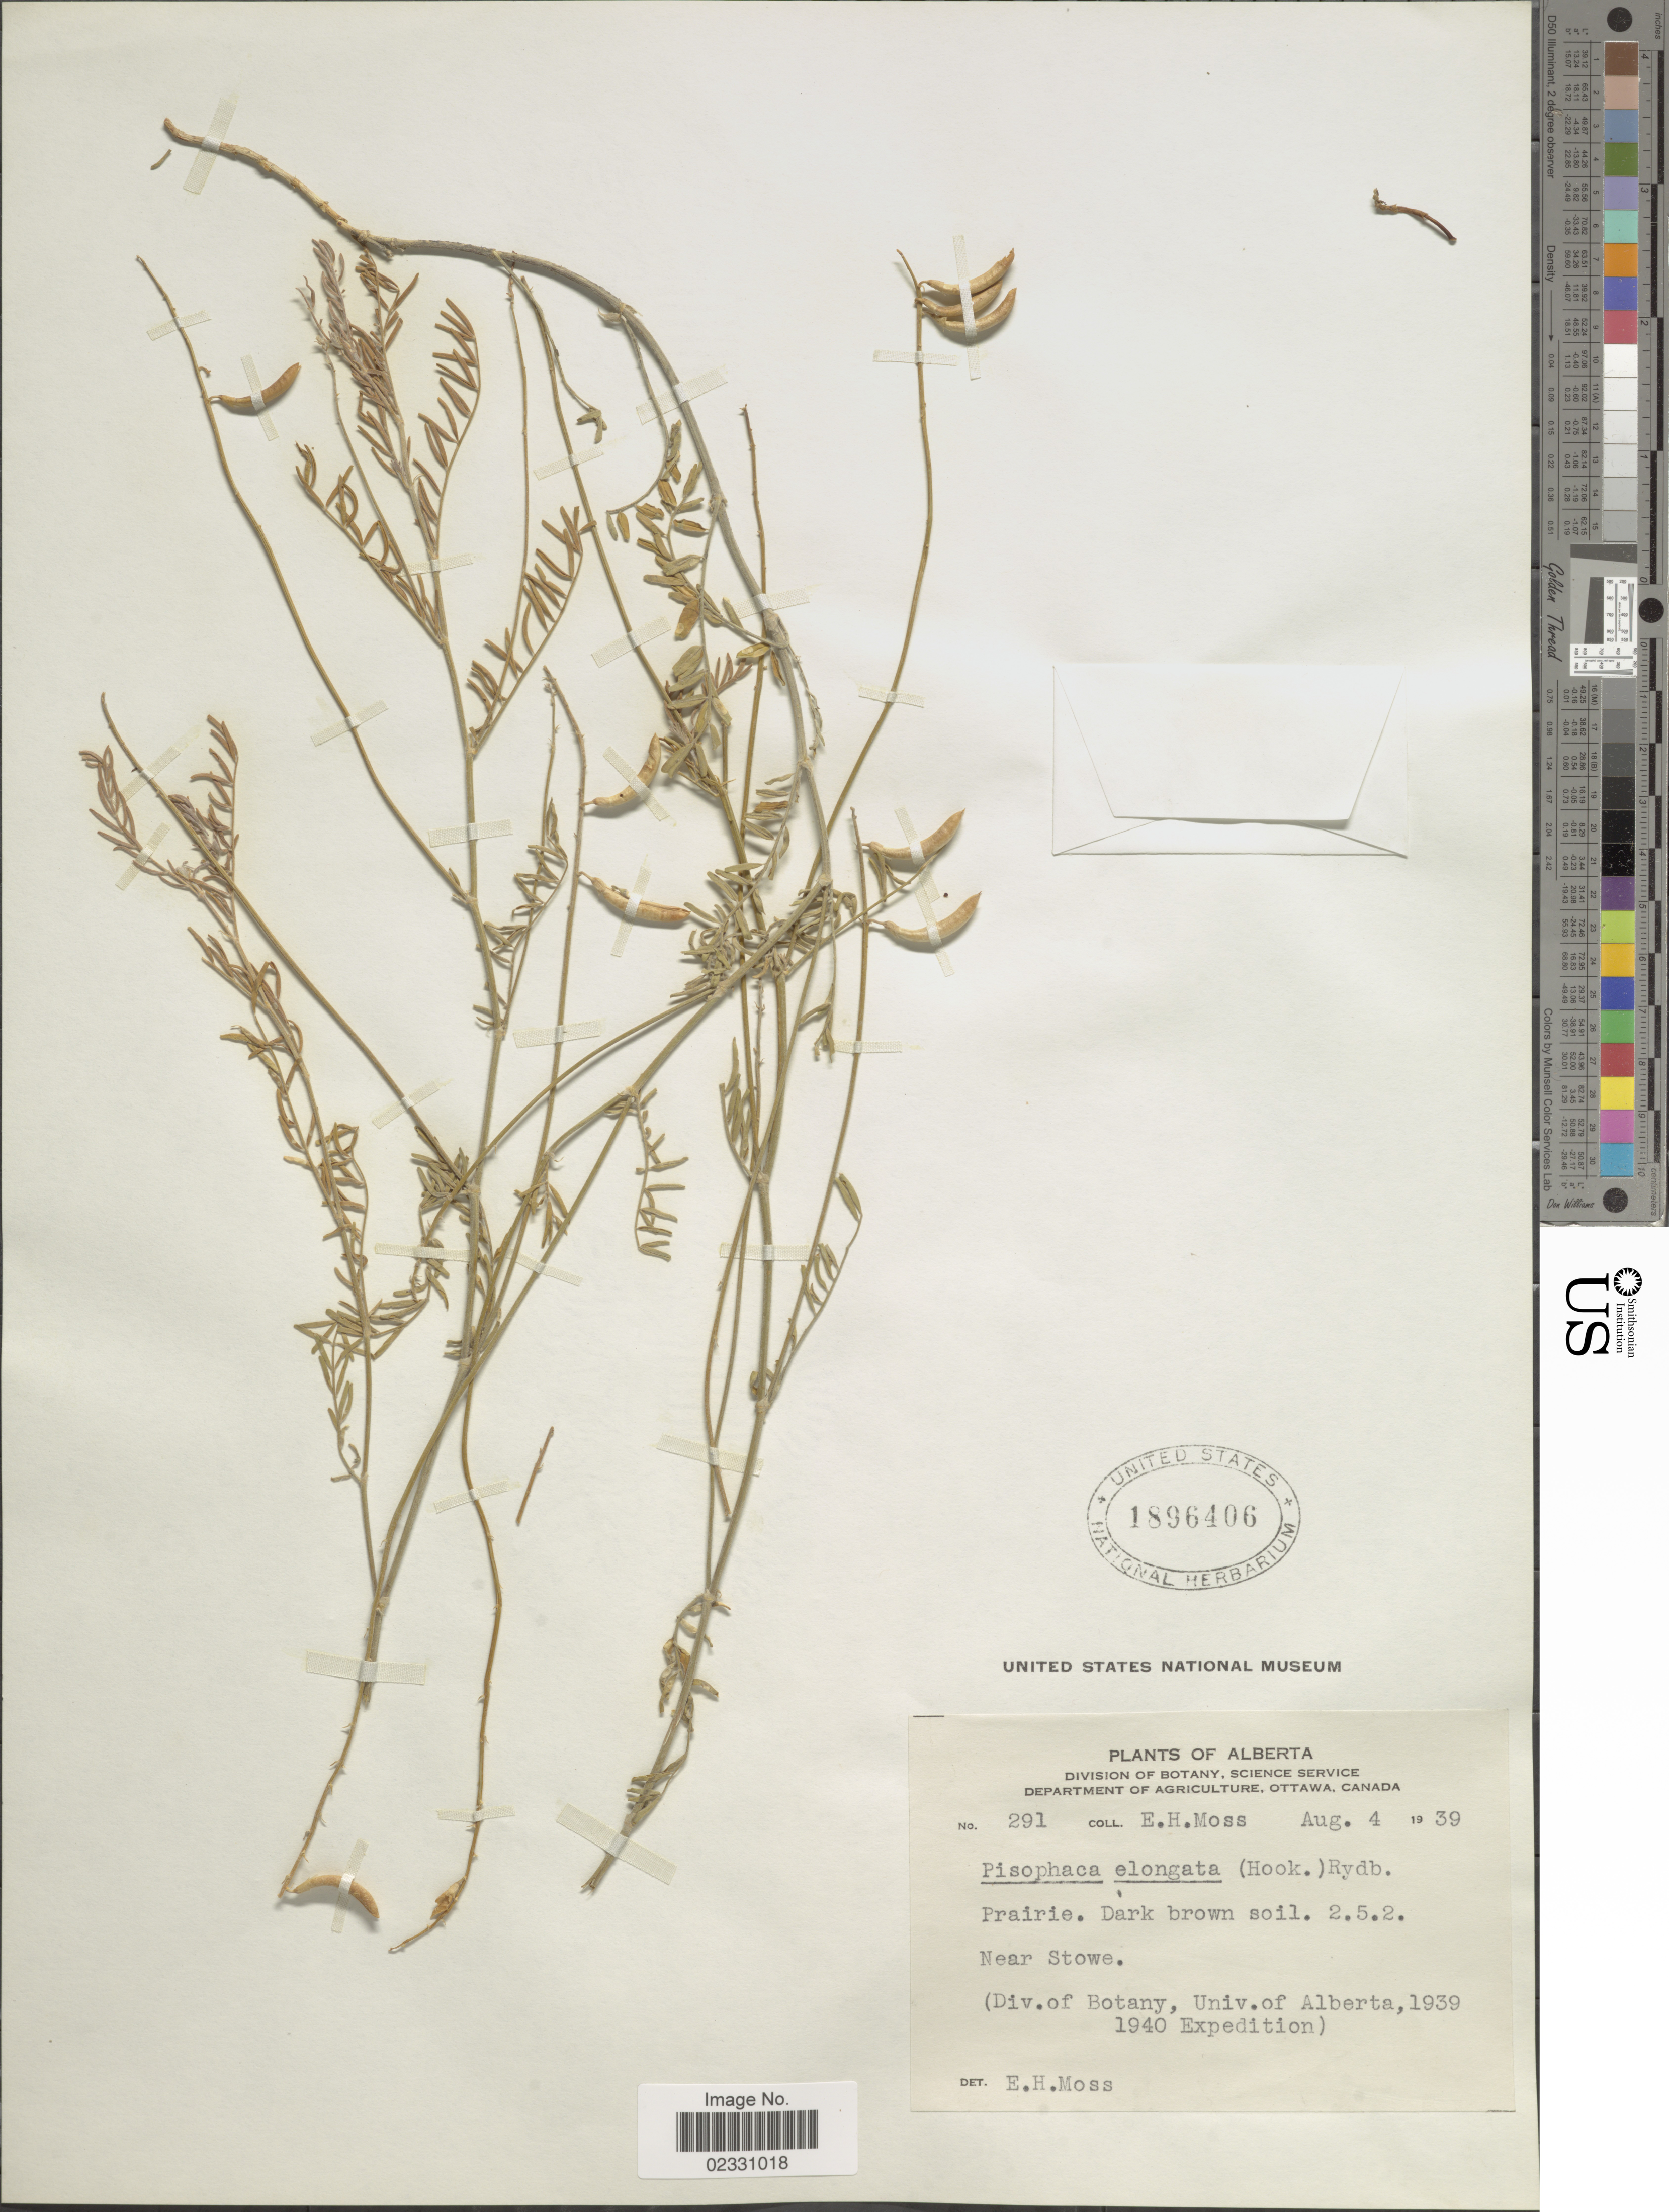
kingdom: Plantae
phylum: Tracheophyta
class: Magnoliopsida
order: Fabales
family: Fabaceae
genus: Astragalus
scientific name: Astragalus elongatus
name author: Willd.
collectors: E. Moss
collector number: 291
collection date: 1939-08-04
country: Canada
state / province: Alberta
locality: Prairie. Dark brown soil. 2.5.2. Near Stowe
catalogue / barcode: US 1896406